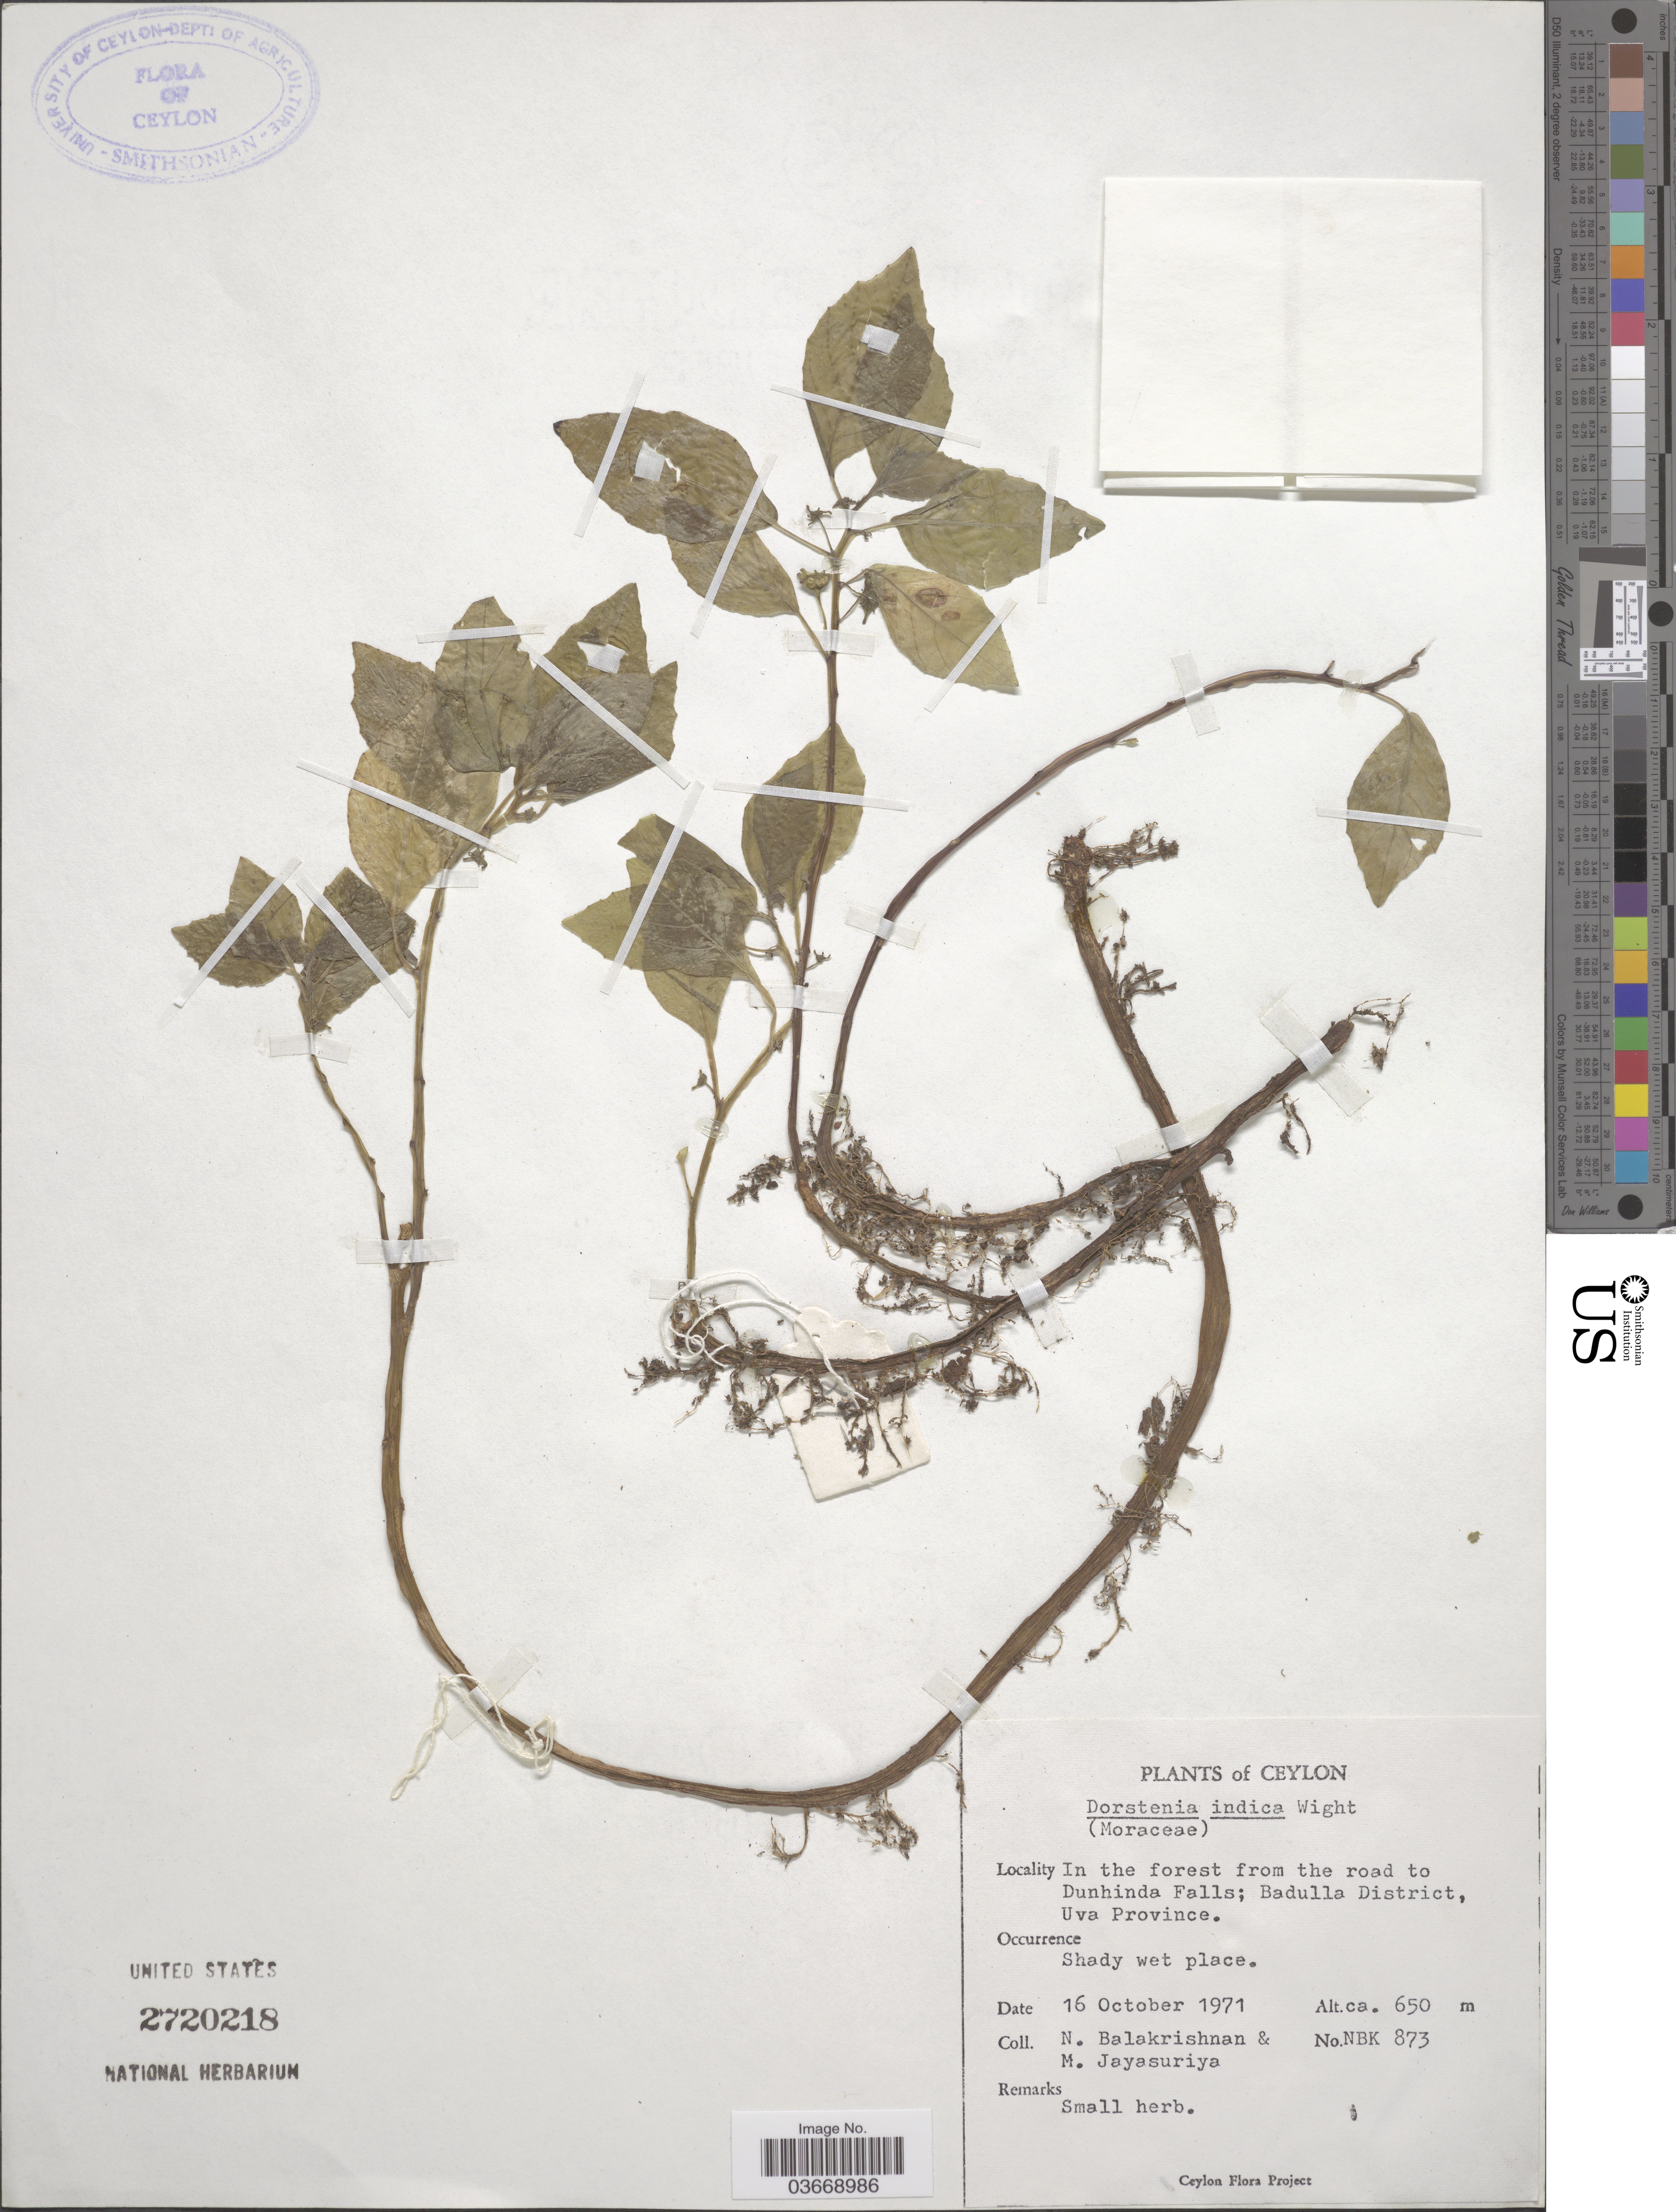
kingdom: Plantae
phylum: Tracheophyta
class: Magnoliopsida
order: Rosales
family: Moraceae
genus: Dorstenia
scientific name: Dorstenia indica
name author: Wight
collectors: N. Balakrishnan & M. Jayasuriya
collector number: NBK873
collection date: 1971-10-16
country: Sri Lanka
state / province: Uva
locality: Ceylon. In the forest from the road to Dunhinda Falls; Badulla District.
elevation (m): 650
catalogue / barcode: US 2720218